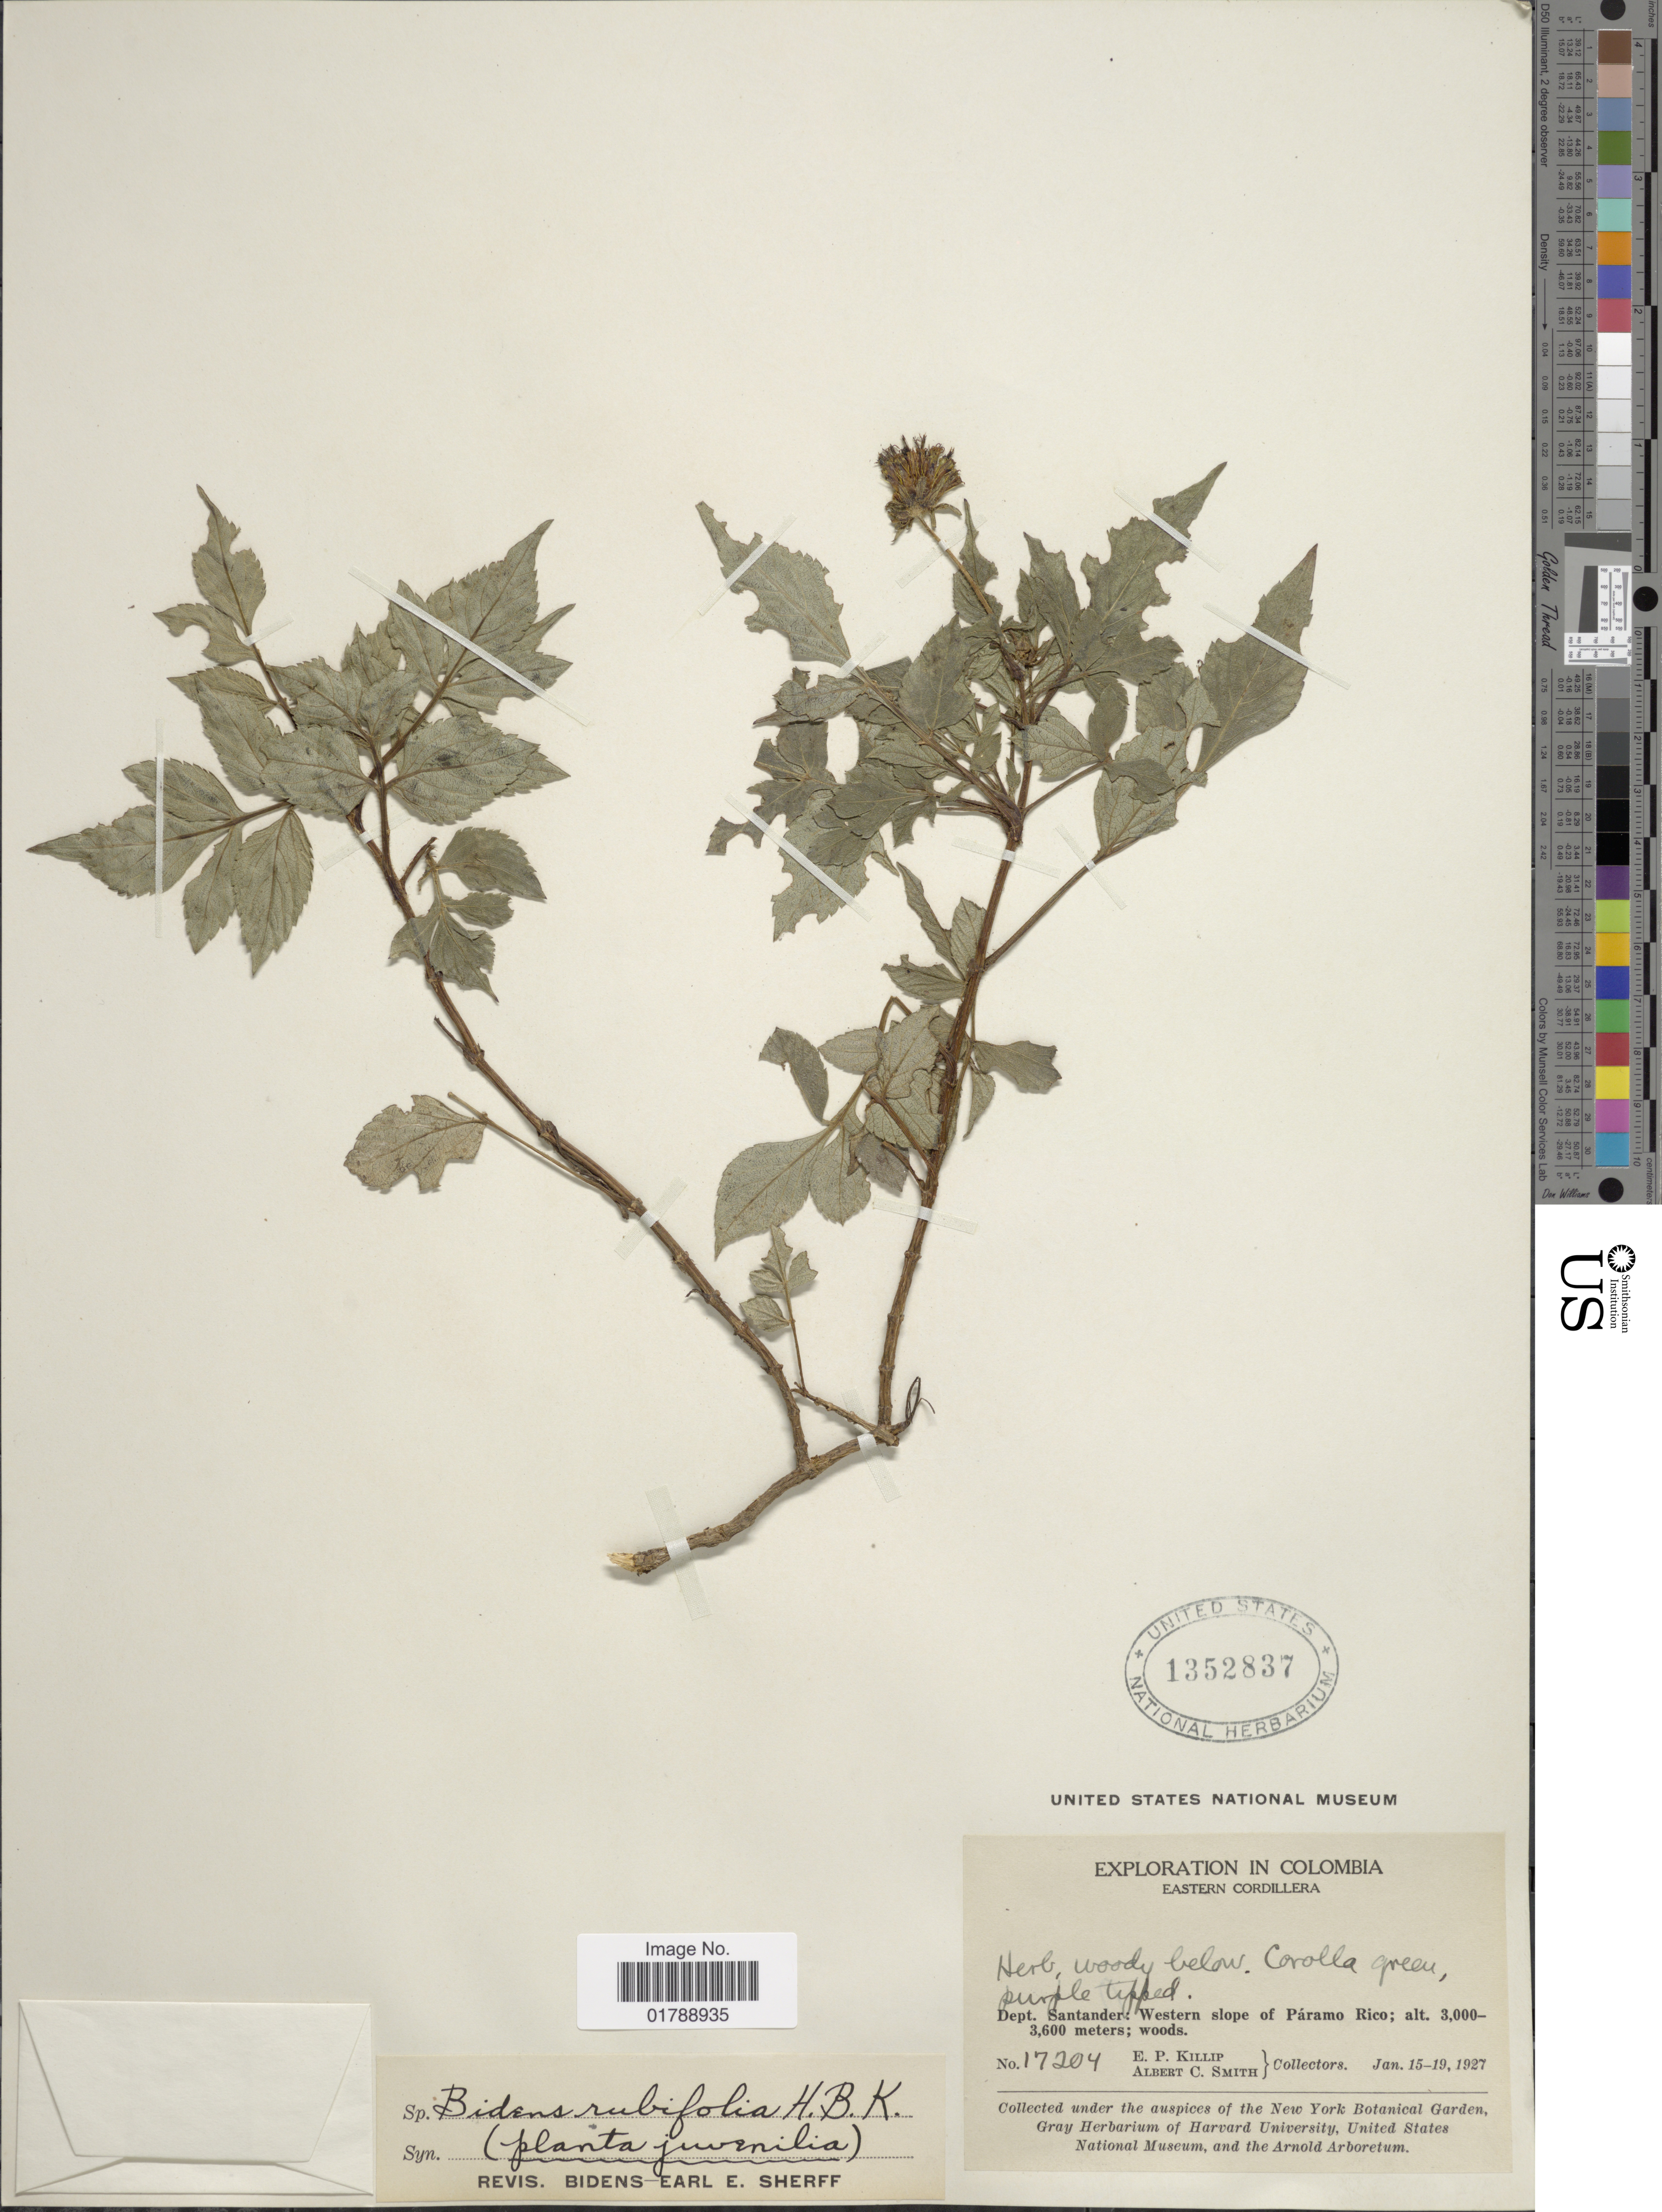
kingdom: Plantae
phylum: Tracheophyta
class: Magnoliopsida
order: Asterales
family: Asteraceae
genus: Bidens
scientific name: Bidens rubifolia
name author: Kunth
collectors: E. P. Killip & A. C. Smith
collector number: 17204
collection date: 1927-01-15/1927-01-19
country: Colombia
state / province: Santander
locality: Western slope of Páramo Rico. Eastern Cordillera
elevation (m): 3000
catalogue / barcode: US 1352837